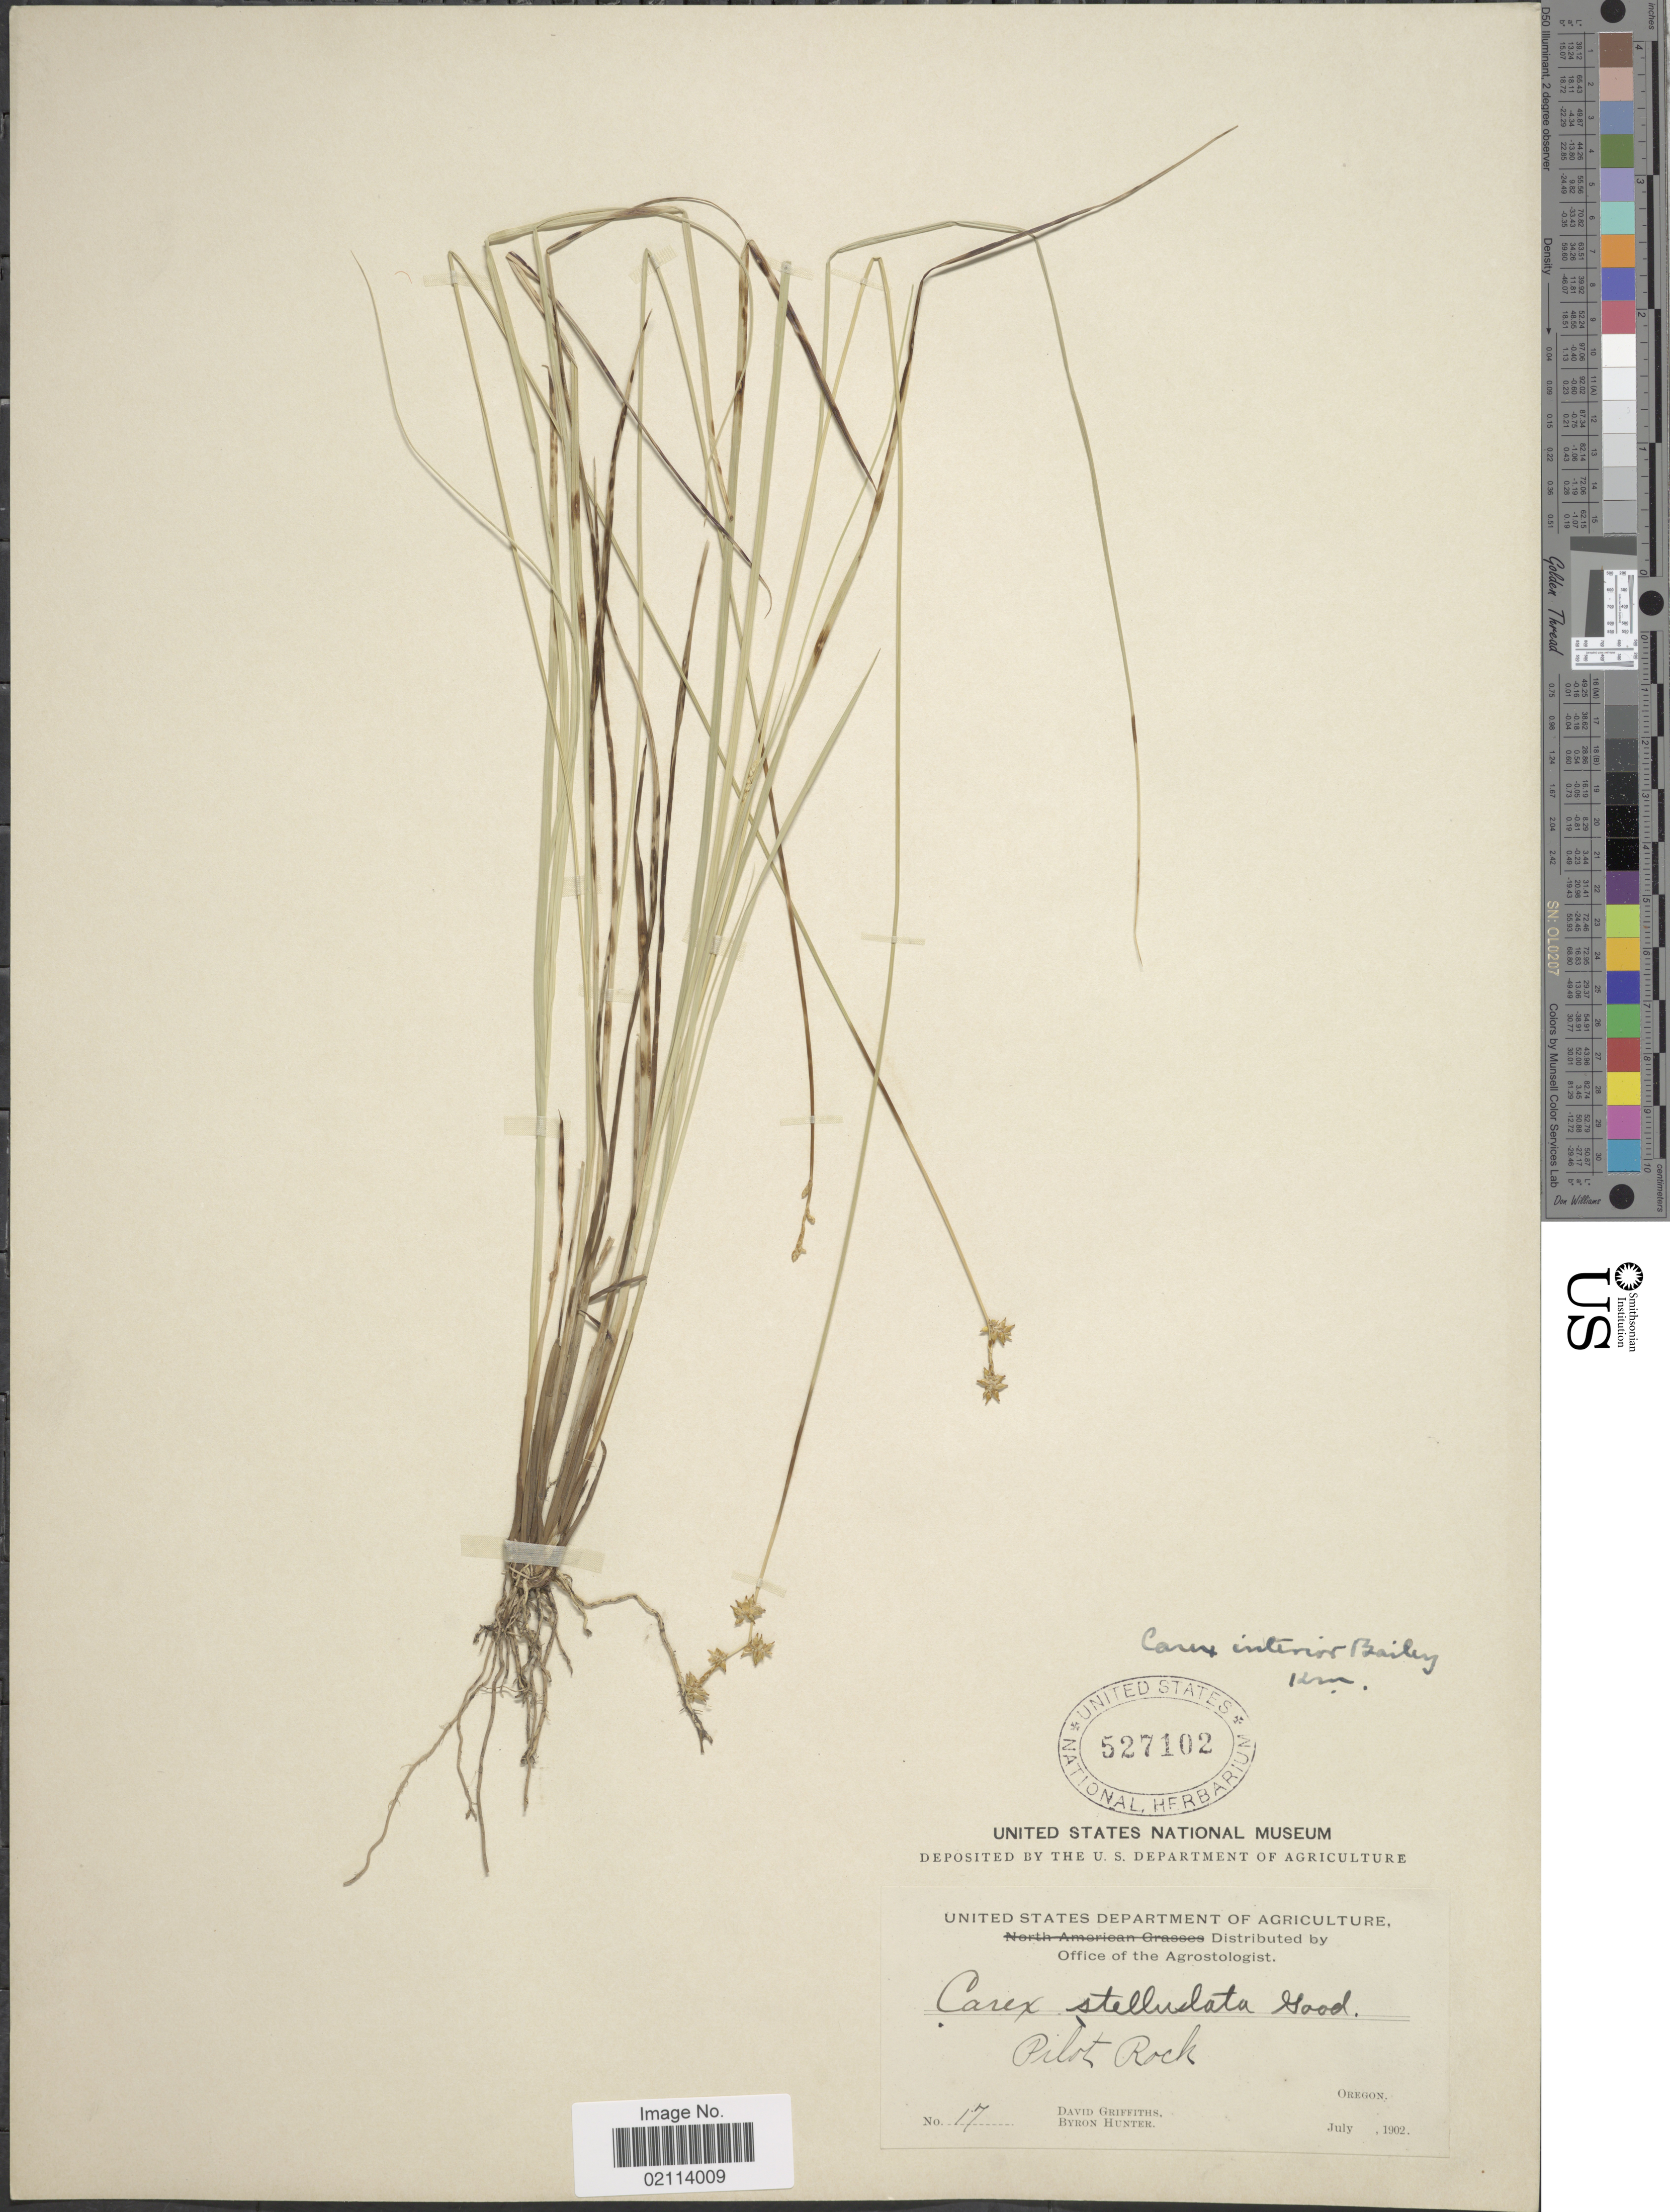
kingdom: Plantae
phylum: Tracheophyta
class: Liliopsida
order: Poales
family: Cyperaceae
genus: Carex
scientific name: Carex interior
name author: L.H. Bailey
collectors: D. Griffiths & B. Hunter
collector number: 17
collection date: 1902-07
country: United States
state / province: Oregon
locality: Pilot Rock.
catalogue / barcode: US 527102